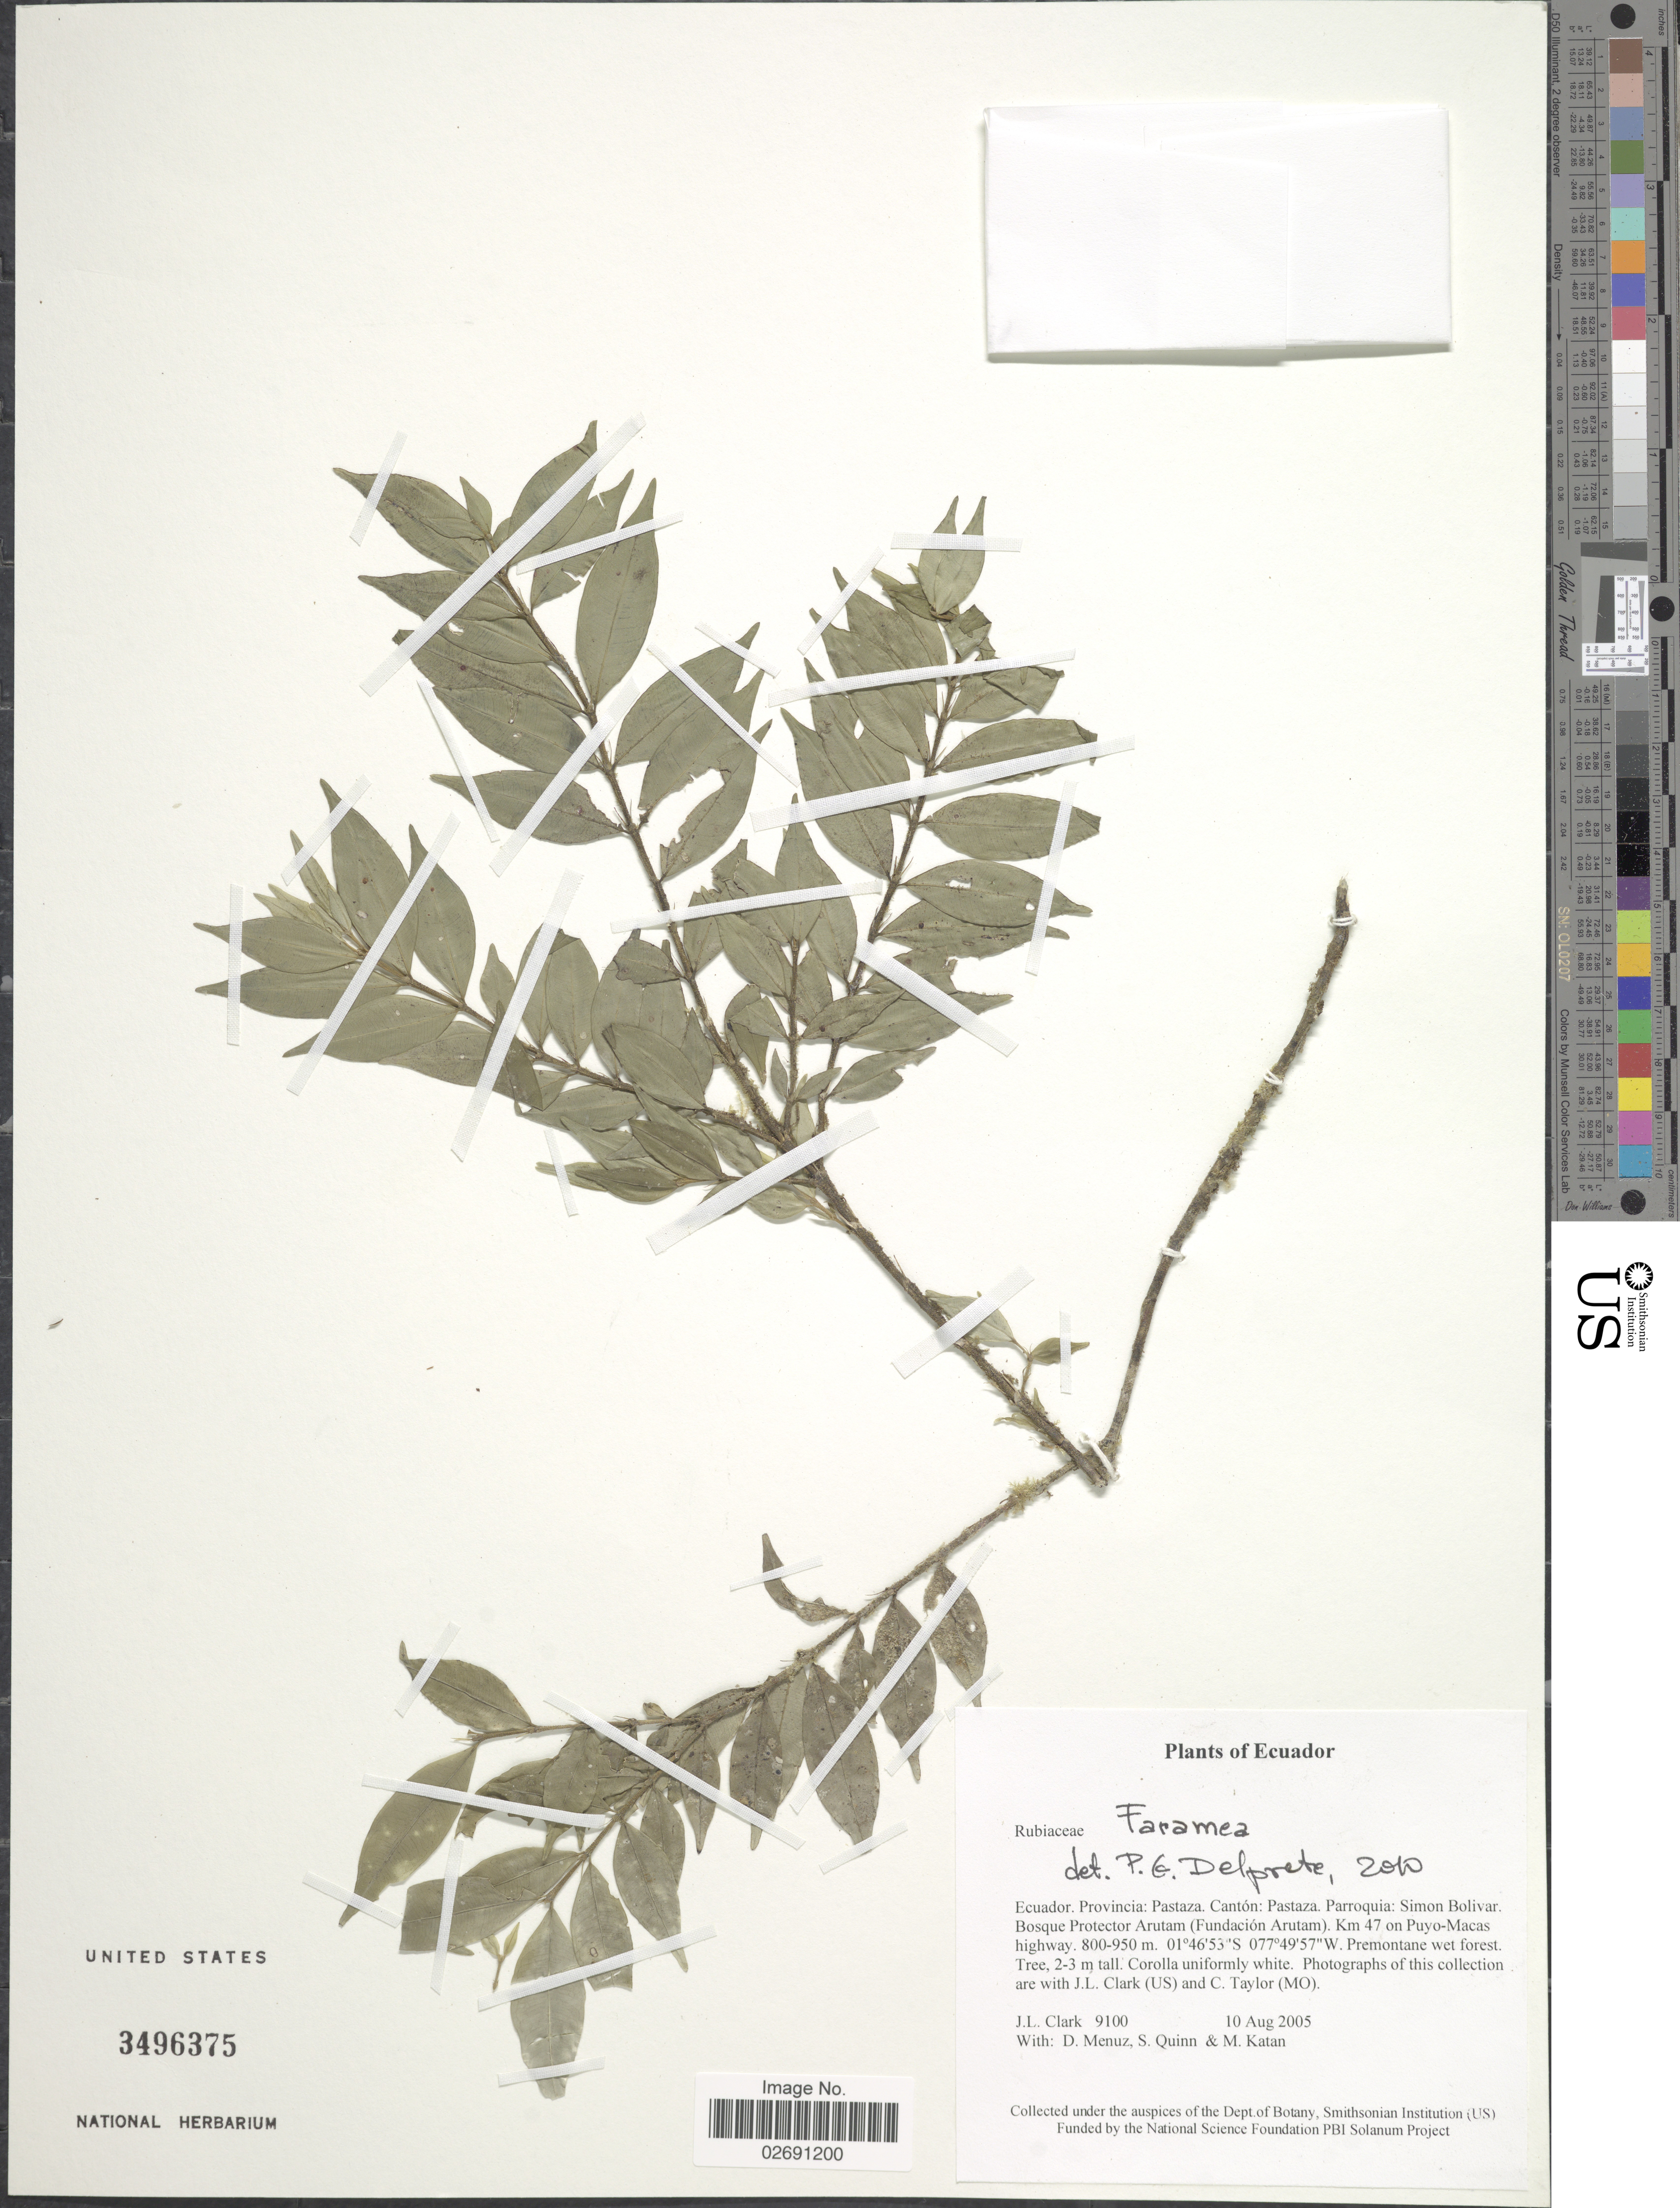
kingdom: Plantae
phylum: Tracheophyta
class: Magnoliopsida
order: Gentianales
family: Rubiaceae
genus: Faramea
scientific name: Faramea sp.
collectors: J. L. Clark, D. Menuz, S. Quinn & M. Katan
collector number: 9100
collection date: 2005-08-10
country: Ecuador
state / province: Pastaza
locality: Canton: Pastaza, Parroquia: Simon Bolivar, Bosque Protector Aruatam (Fundacion Arutam), Km. 47 on Puyo-Macas highway, premontane forest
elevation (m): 800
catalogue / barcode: US 3496375